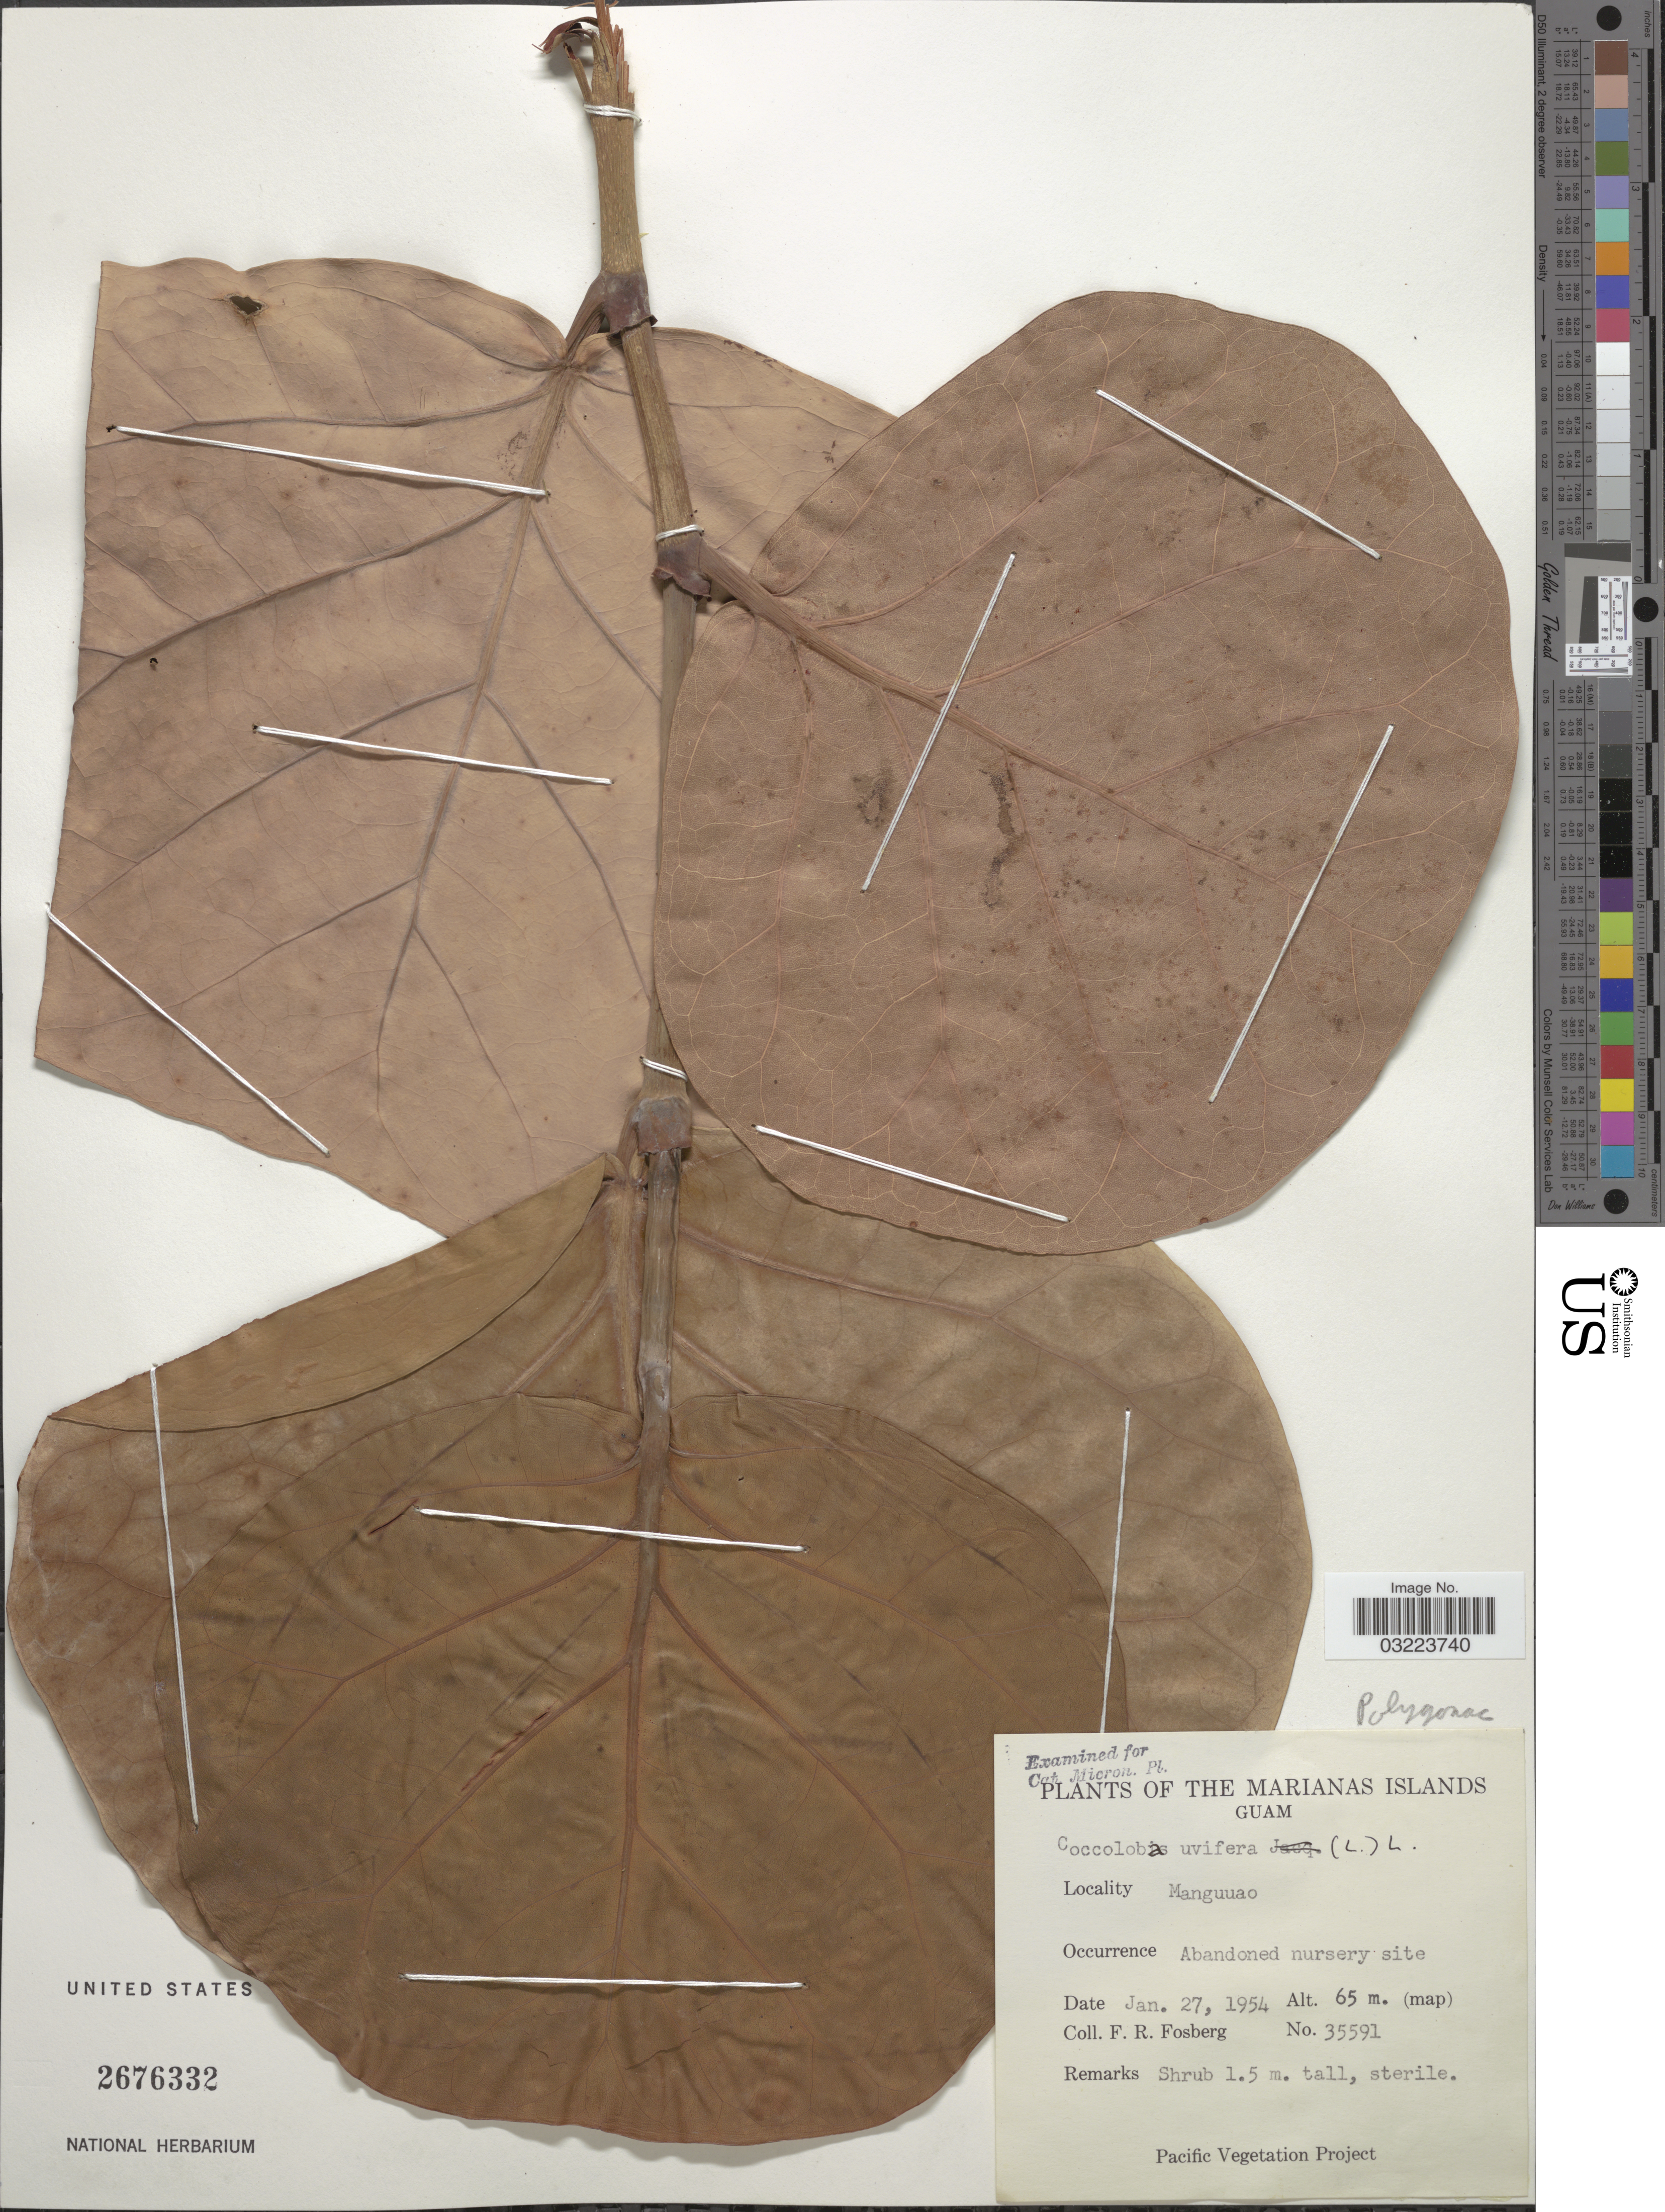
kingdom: Plantae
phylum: Tracheophyta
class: Magnoliopsida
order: Caryophyllales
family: Polygonaceae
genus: Coccoloba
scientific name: Coccoloba uvifera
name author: L.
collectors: F. R. Fosberg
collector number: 35591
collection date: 1954-01-27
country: Guam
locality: Marianas Islands. Manguuao.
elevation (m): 65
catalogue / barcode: US 2676332